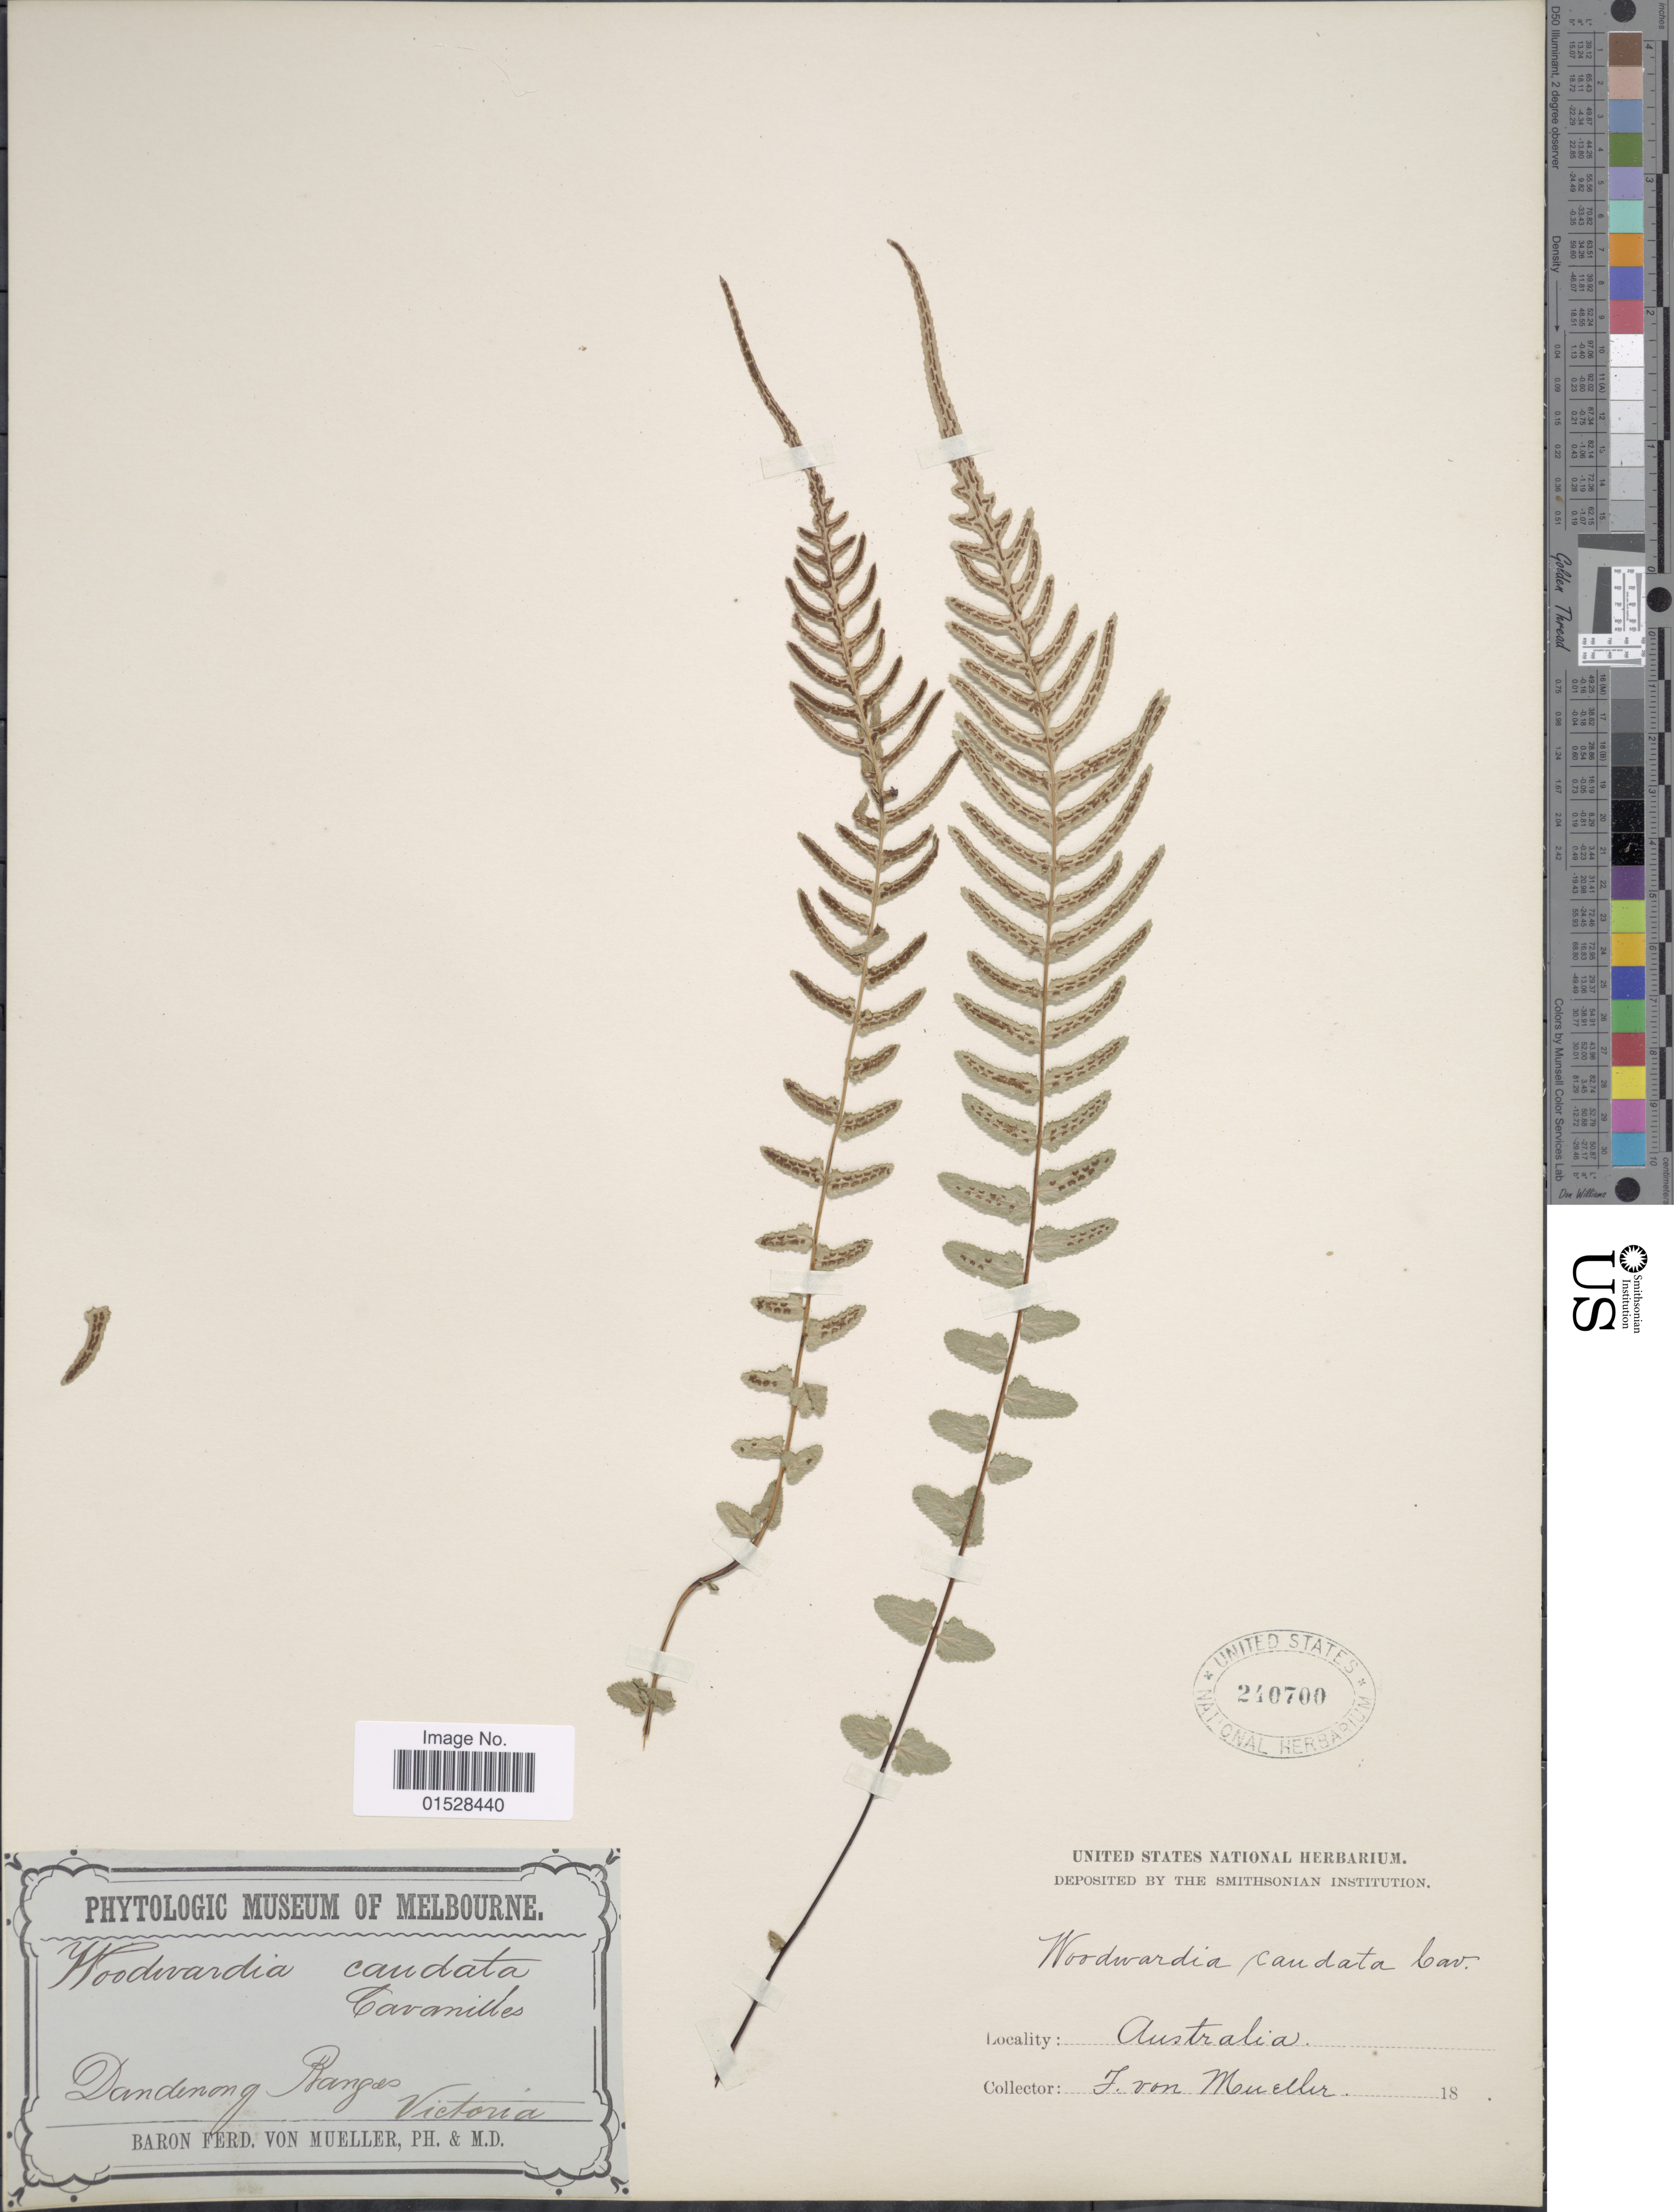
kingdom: Plantae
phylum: Tracheophyta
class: Polypodiopsida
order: Polypodiales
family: Blechnaceae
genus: Blechnum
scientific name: Blechnum spinulosum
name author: Poir.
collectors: F. von Mueller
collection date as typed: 18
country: Australia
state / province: Victoria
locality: Dandenong Ranges, Victoria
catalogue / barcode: US 240700